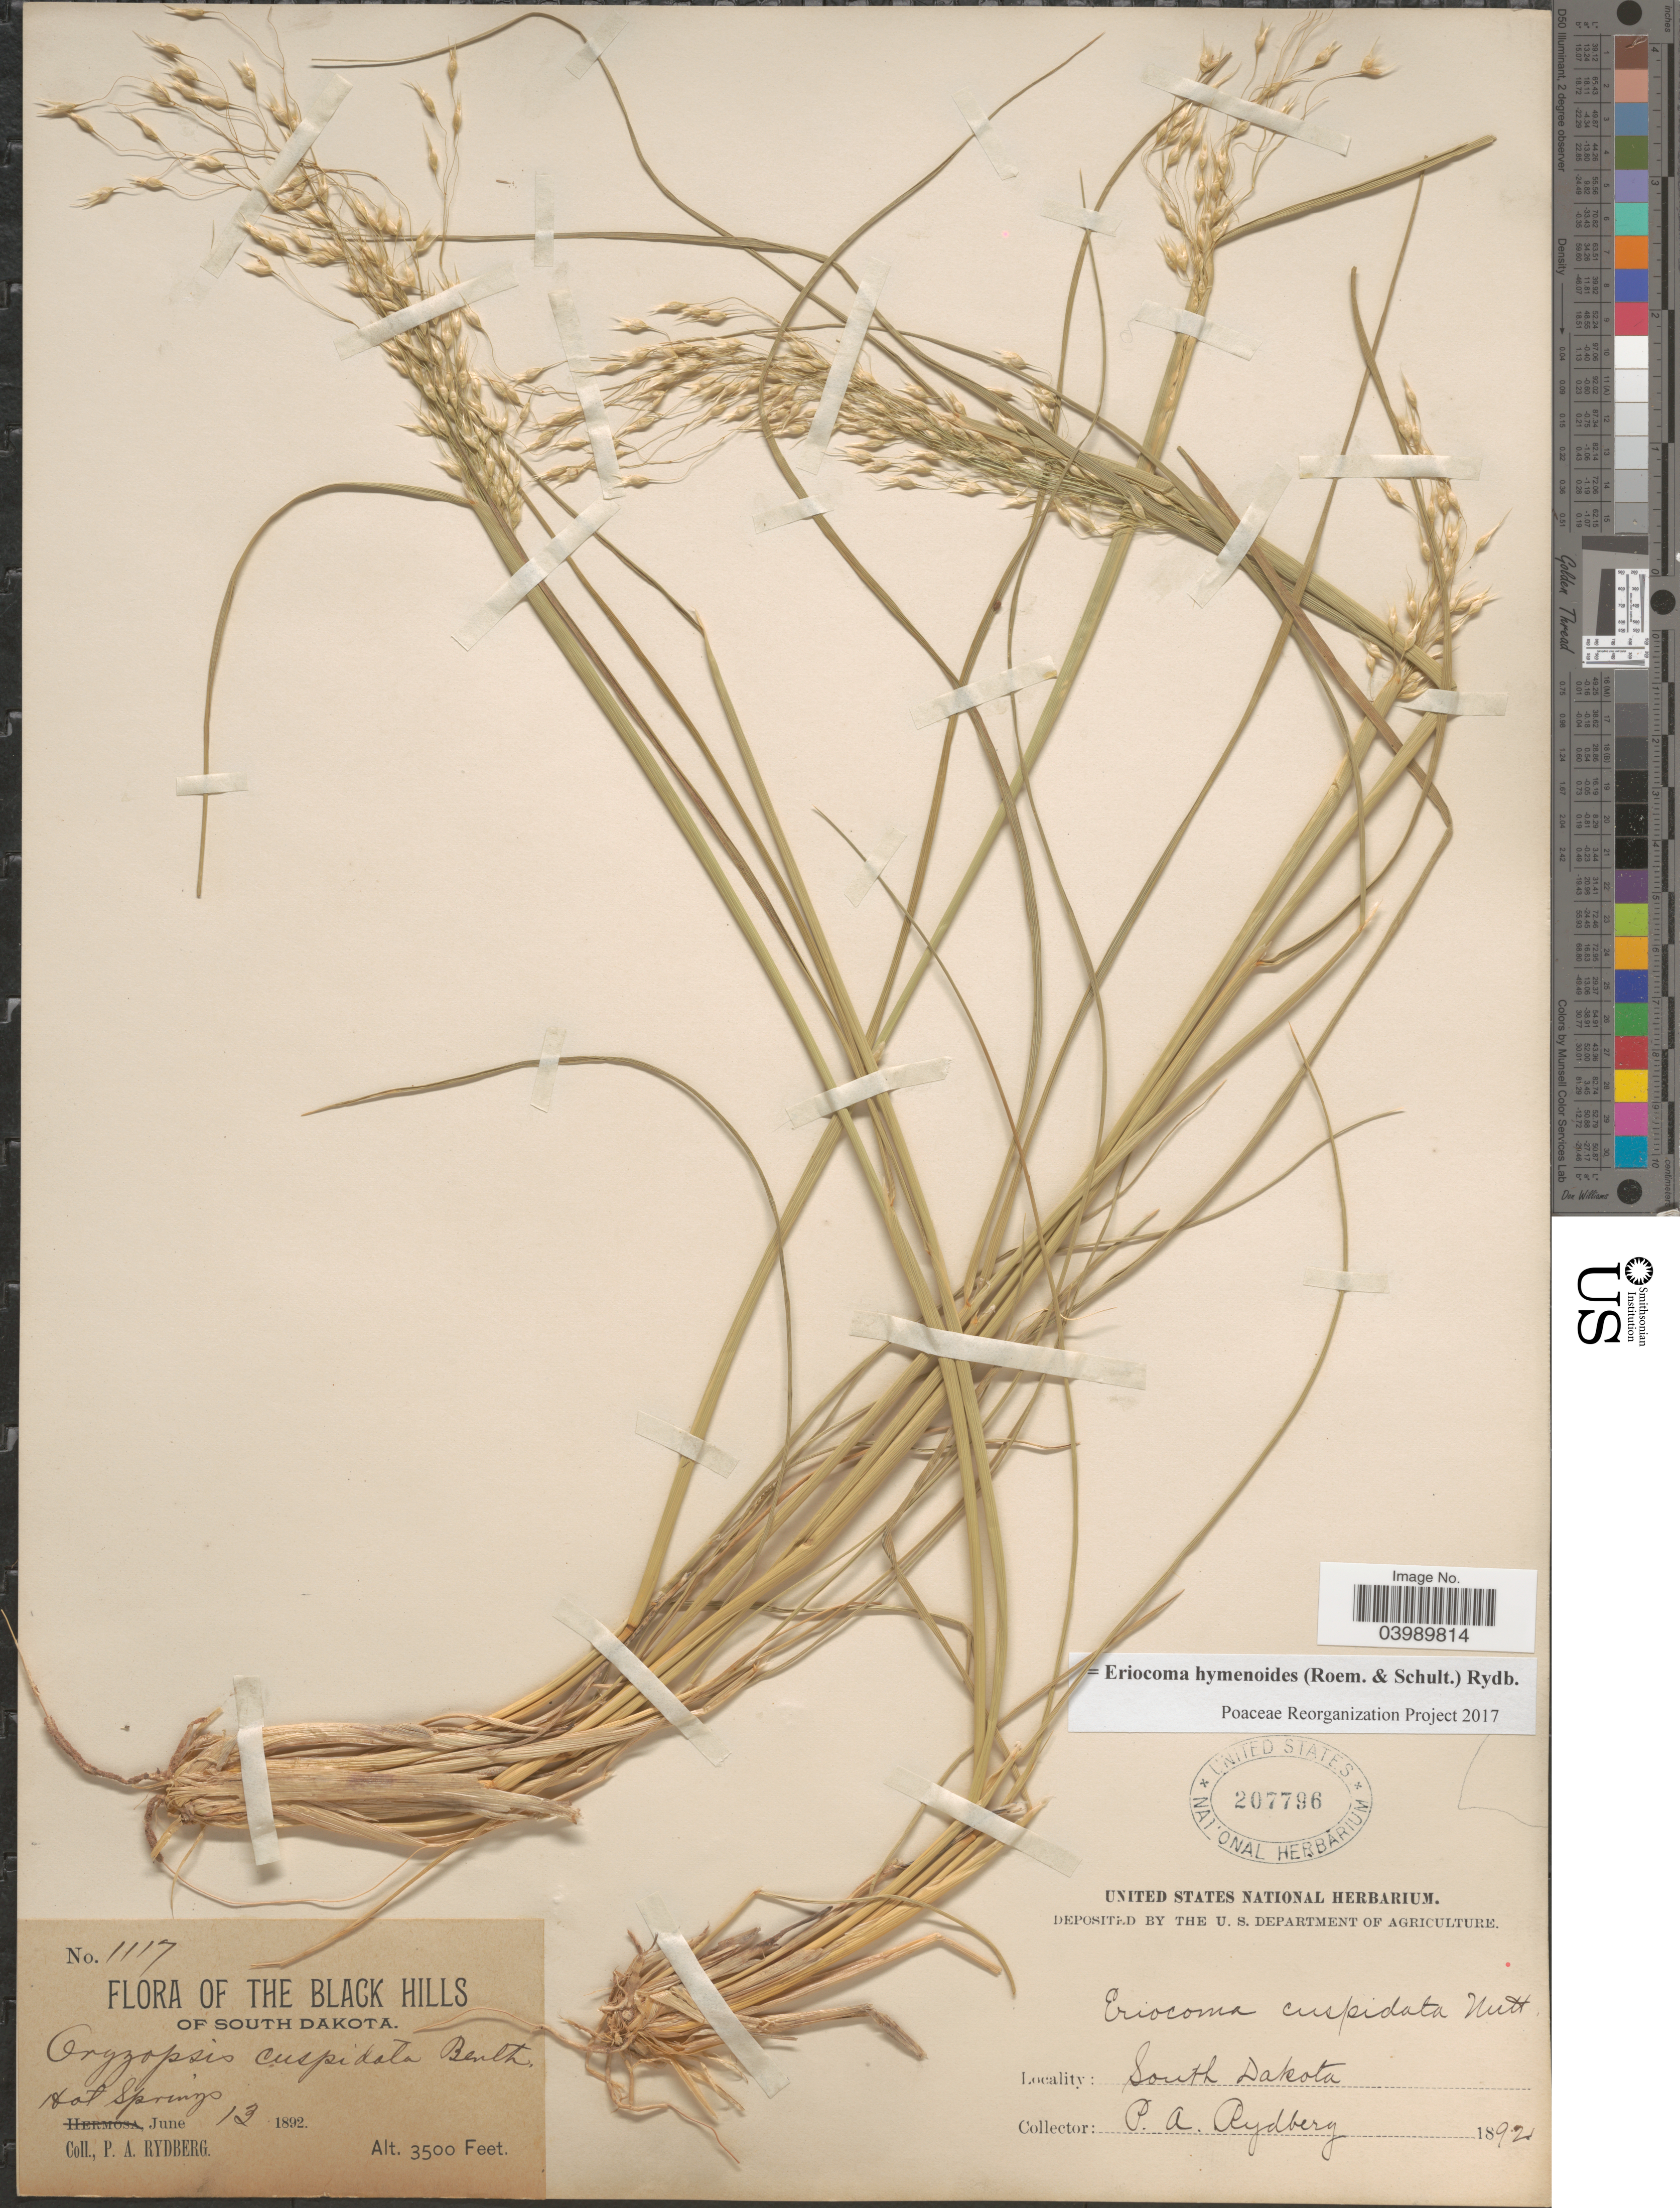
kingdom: Plantae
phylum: Tracheophyta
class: Liliopsida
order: Poales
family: Poaceae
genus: Eriocoma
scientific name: Eriocoma hymenoides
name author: (Roem. & Schult.) Rydb.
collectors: P. A. Rydberg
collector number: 1117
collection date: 1892-06-13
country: United States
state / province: South Dakota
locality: The Black Hills of South Dakota. Hot Springs.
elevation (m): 1067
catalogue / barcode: US 207796